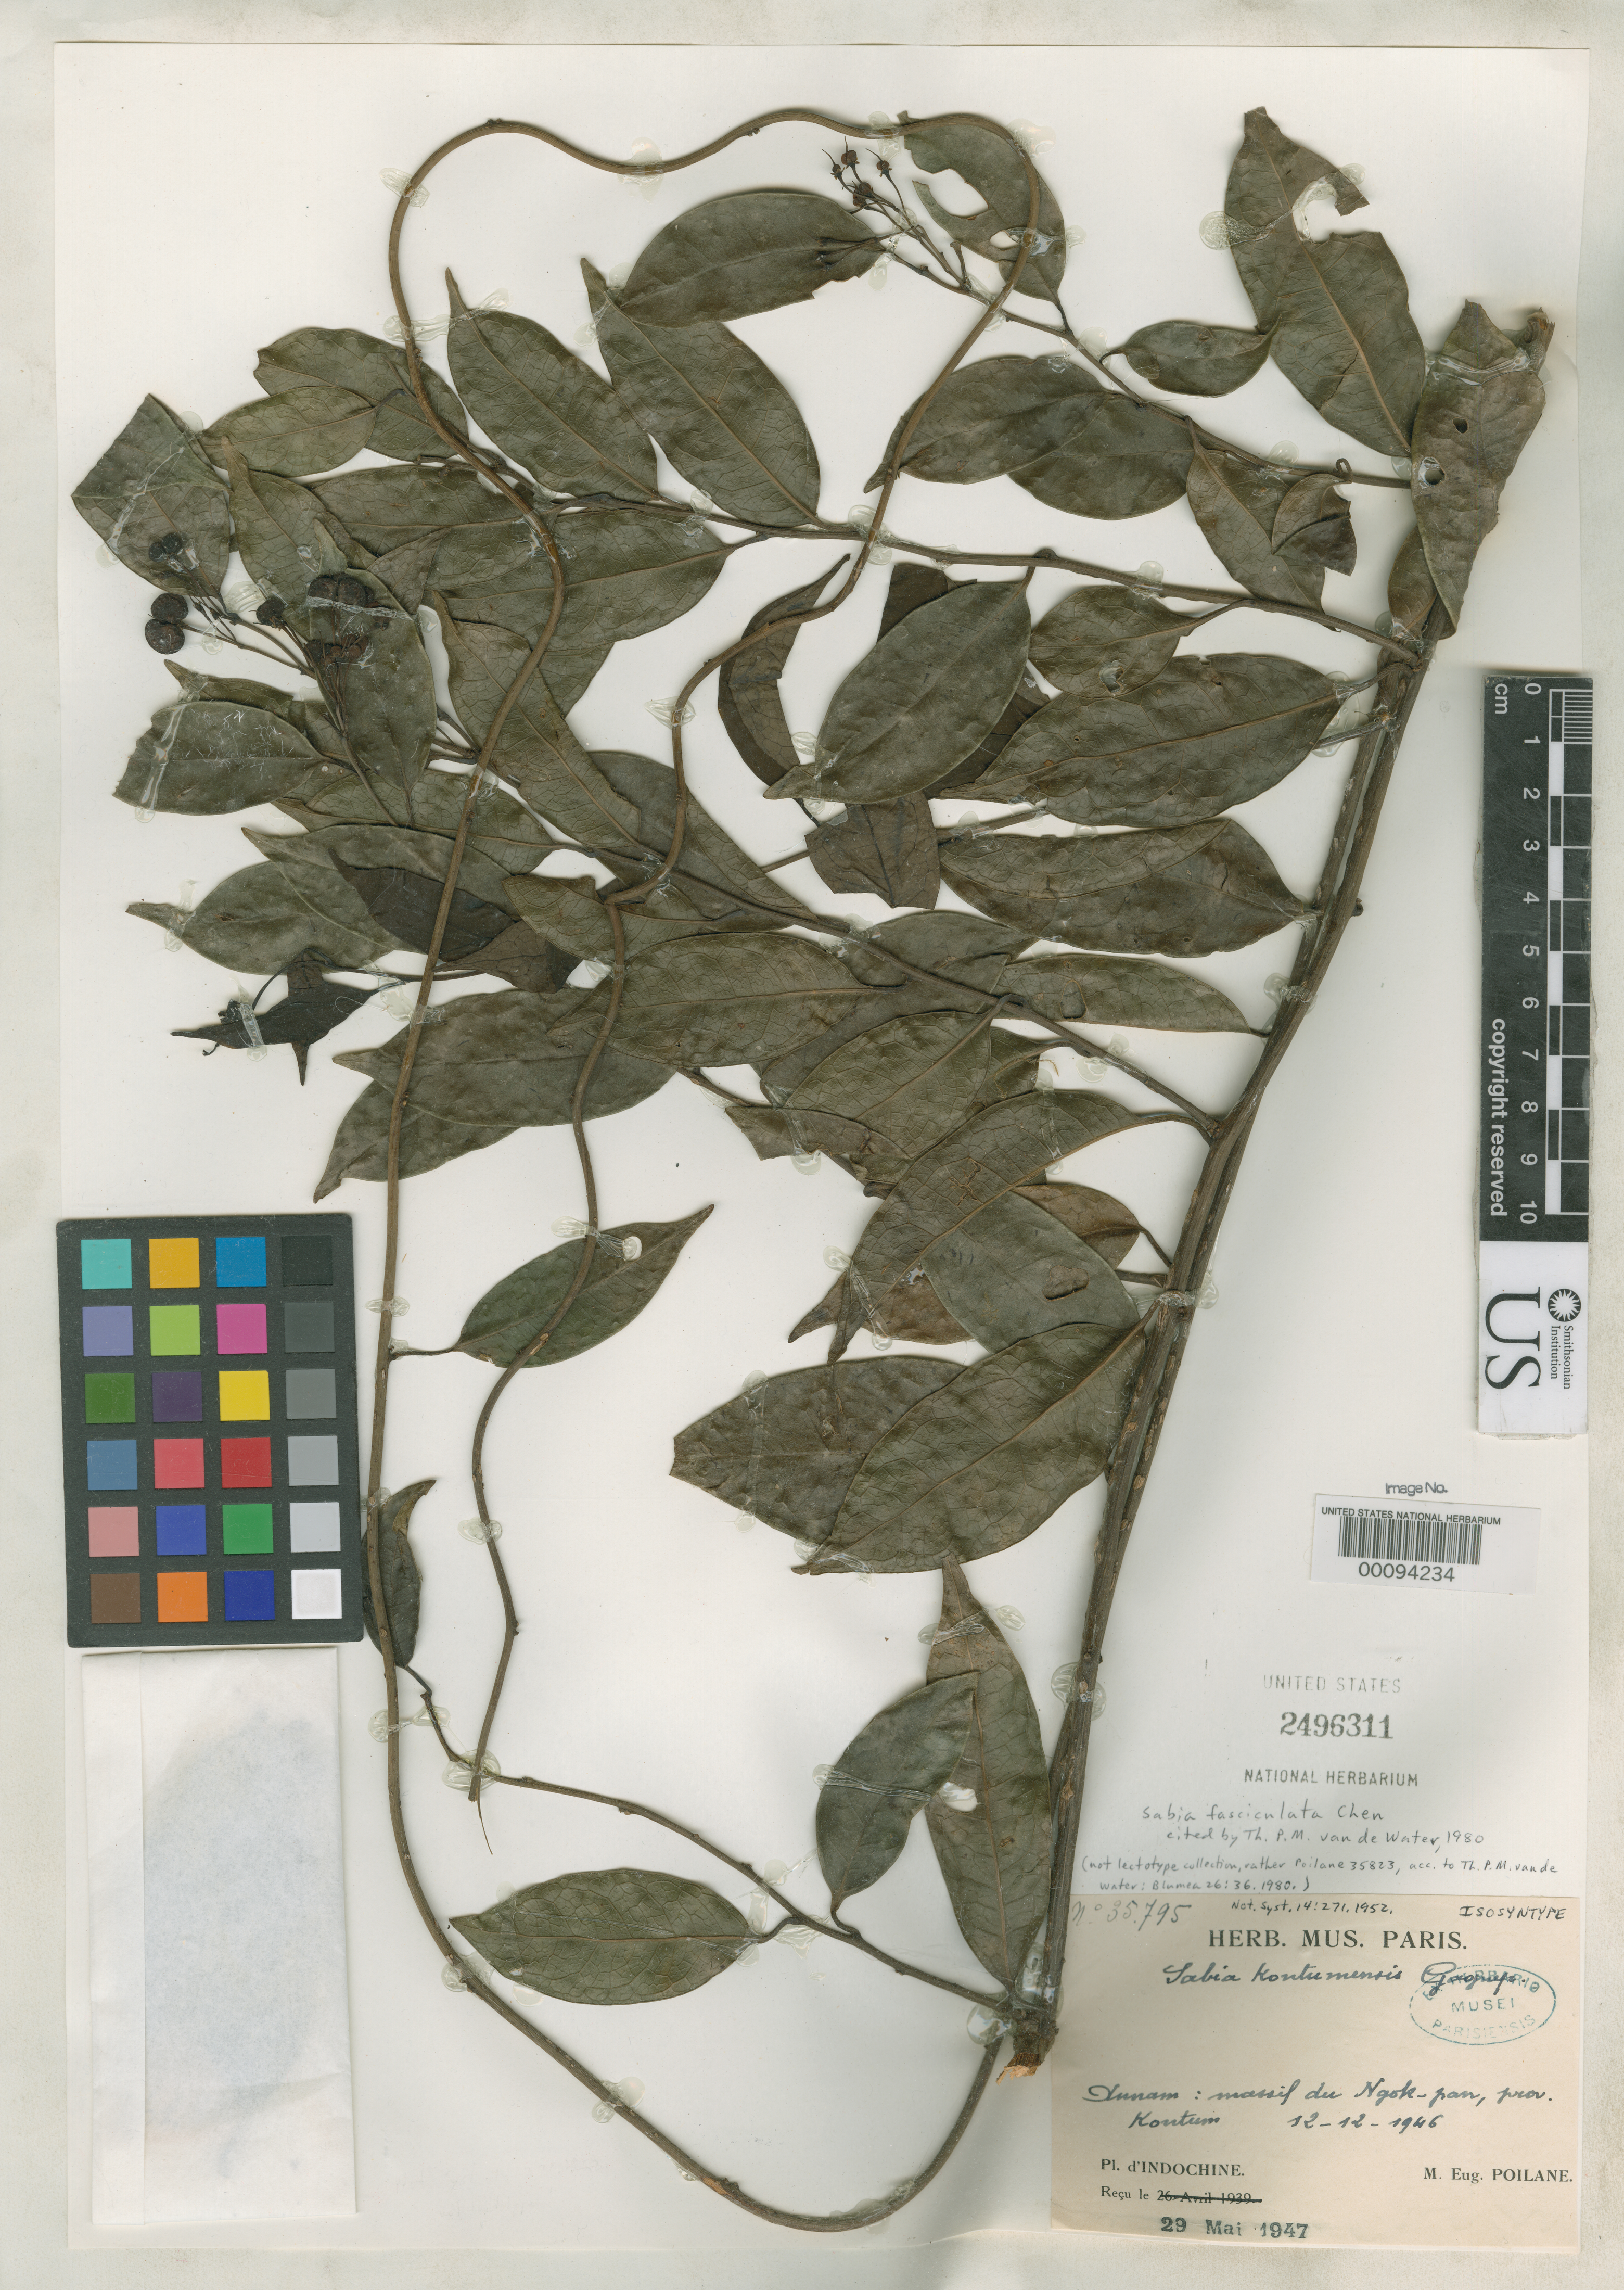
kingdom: Plantae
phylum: Tracheophyta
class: Magnoliopsida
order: Proteales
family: Sabiaceae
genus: Sabia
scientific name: Sabia kontumensis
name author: Gagnep.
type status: Isosyntype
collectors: M. Poilane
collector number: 35795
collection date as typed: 12 Dec 1946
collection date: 1946-12-12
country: Vietnam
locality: Kontum Prov., Massif du Ngok-pan.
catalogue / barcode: US 2496311